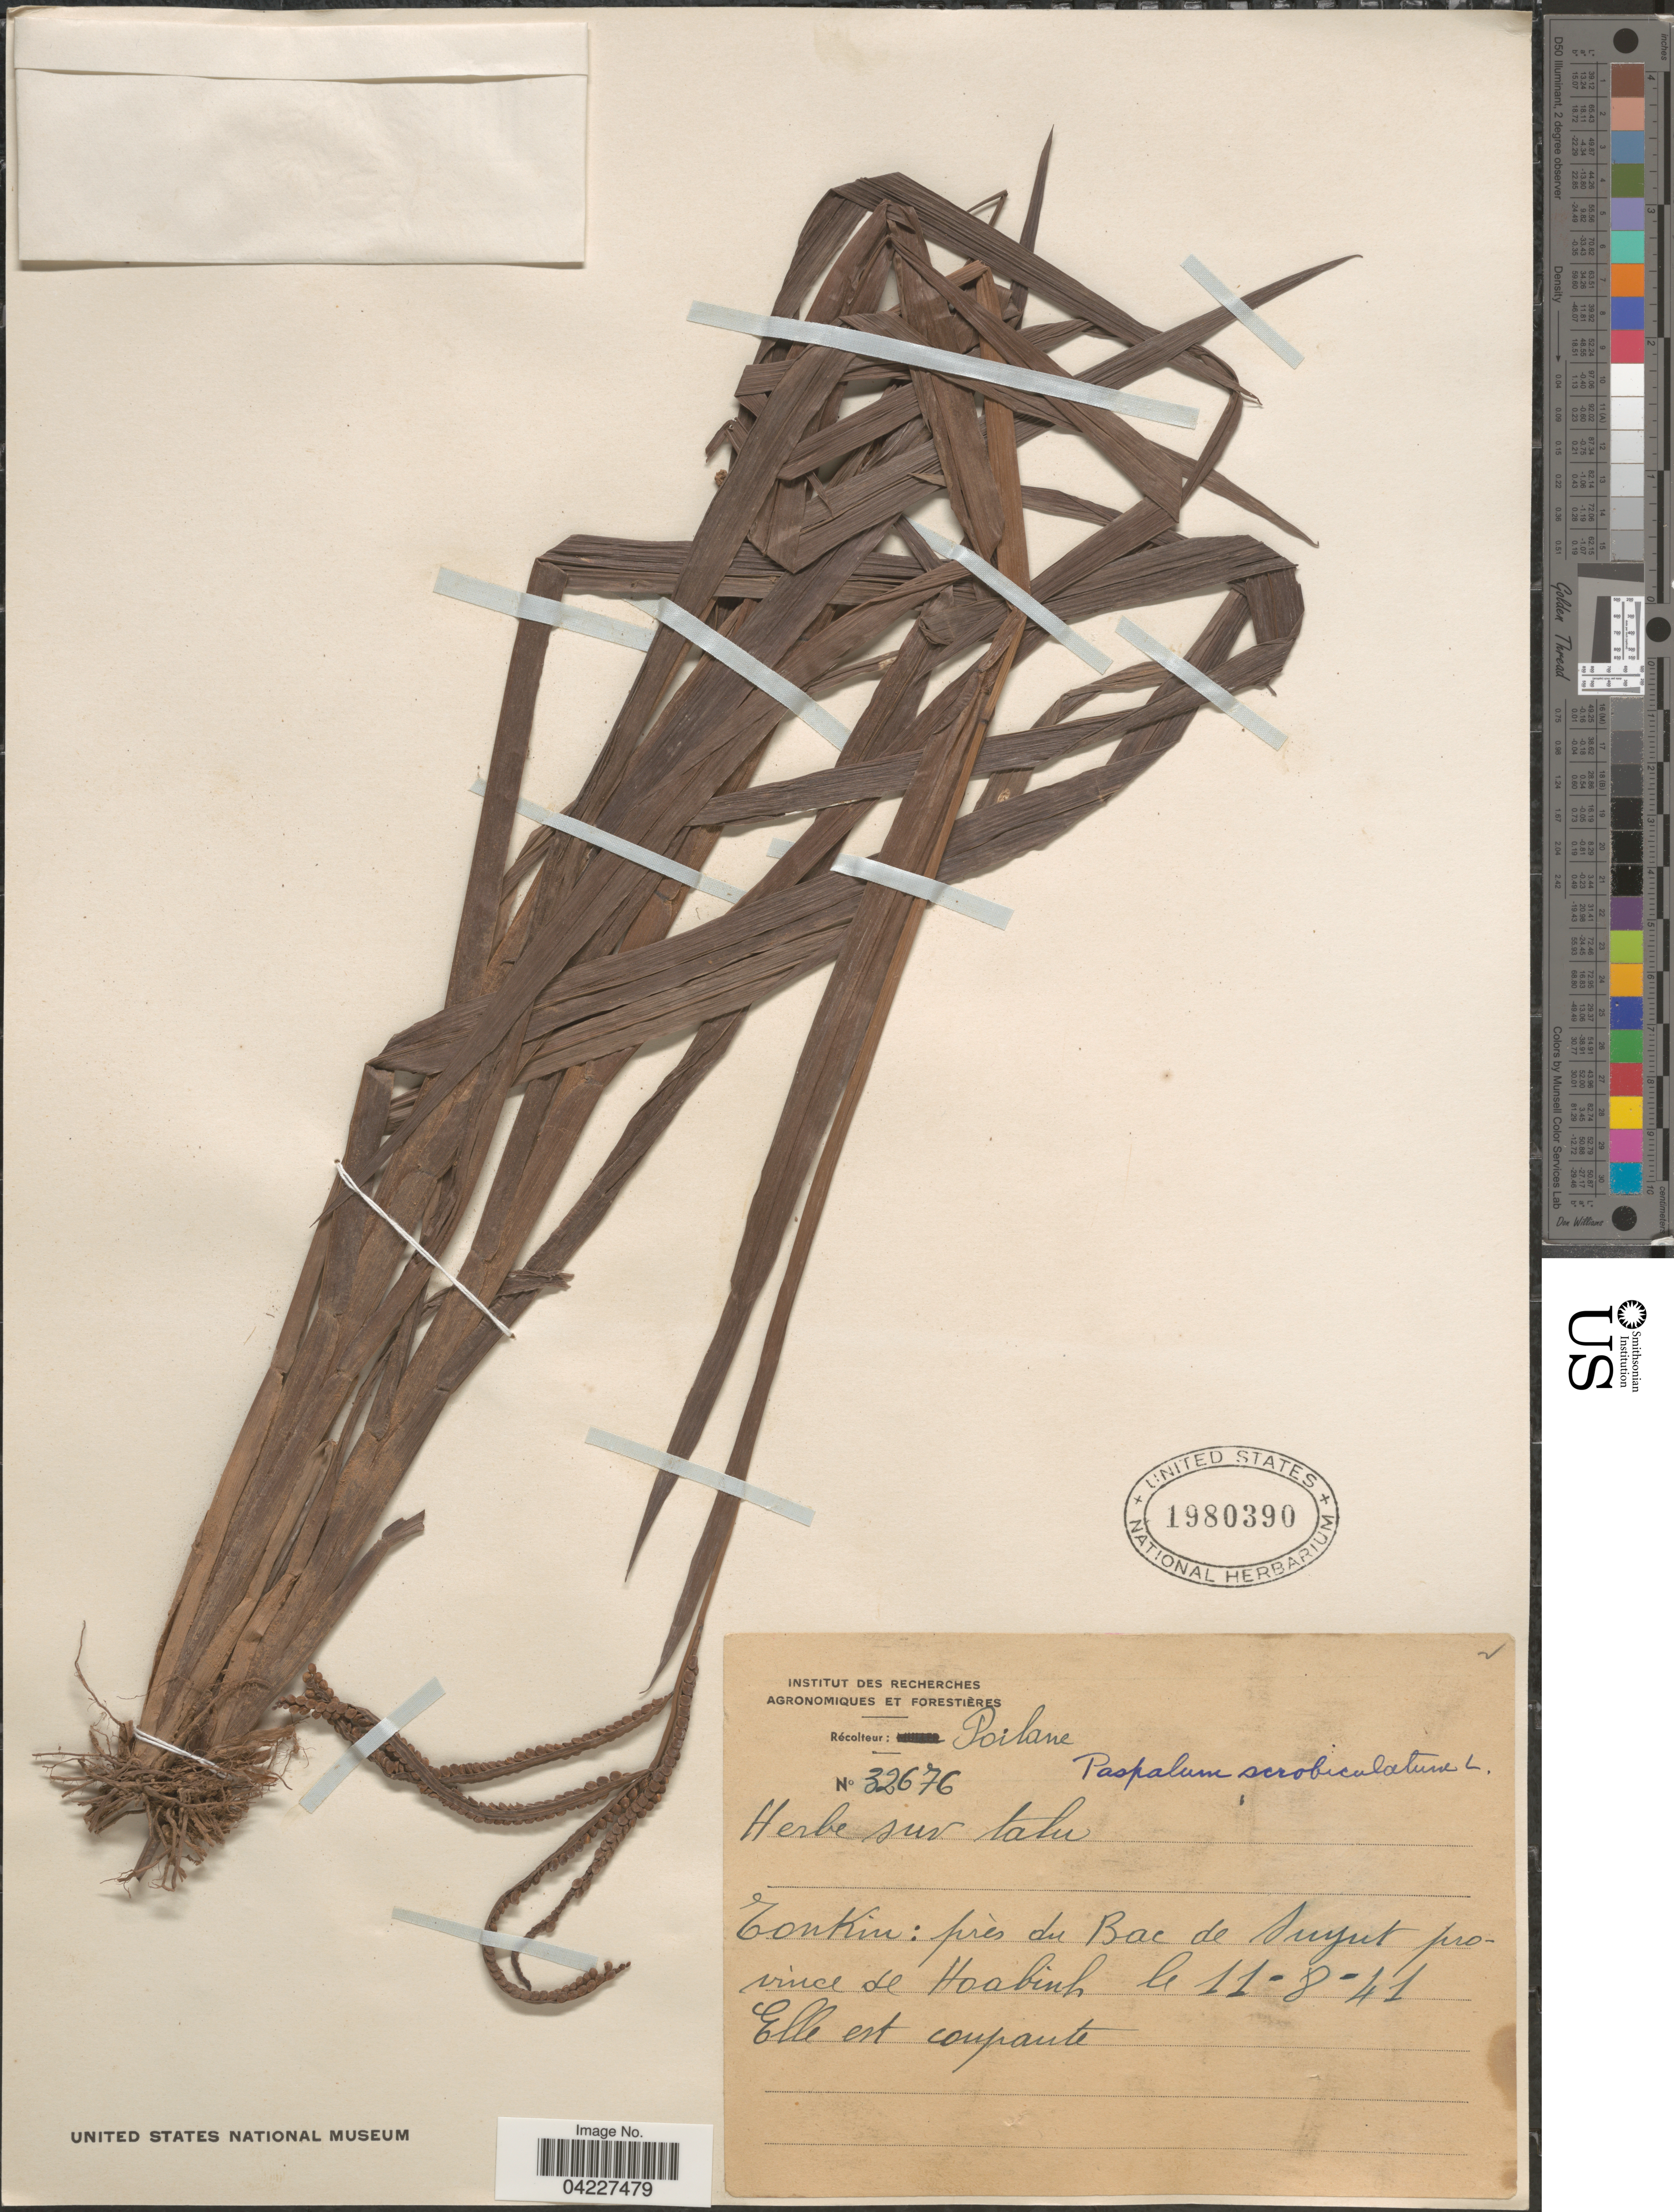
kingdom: Plantae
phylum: Tracheophyta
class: Liliopsida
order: Poales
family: Poaceae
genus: Paspalum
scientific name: Paspalum scrobiculatum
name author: L.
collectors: -. Poilane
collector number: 32676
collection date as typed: Transcribed d/m/y: 11/8/41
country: Vietnam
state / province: Hoa Binh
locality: Tonkin: près du Bac de Suyut province de Hoabinh.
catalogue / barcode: US 1980390